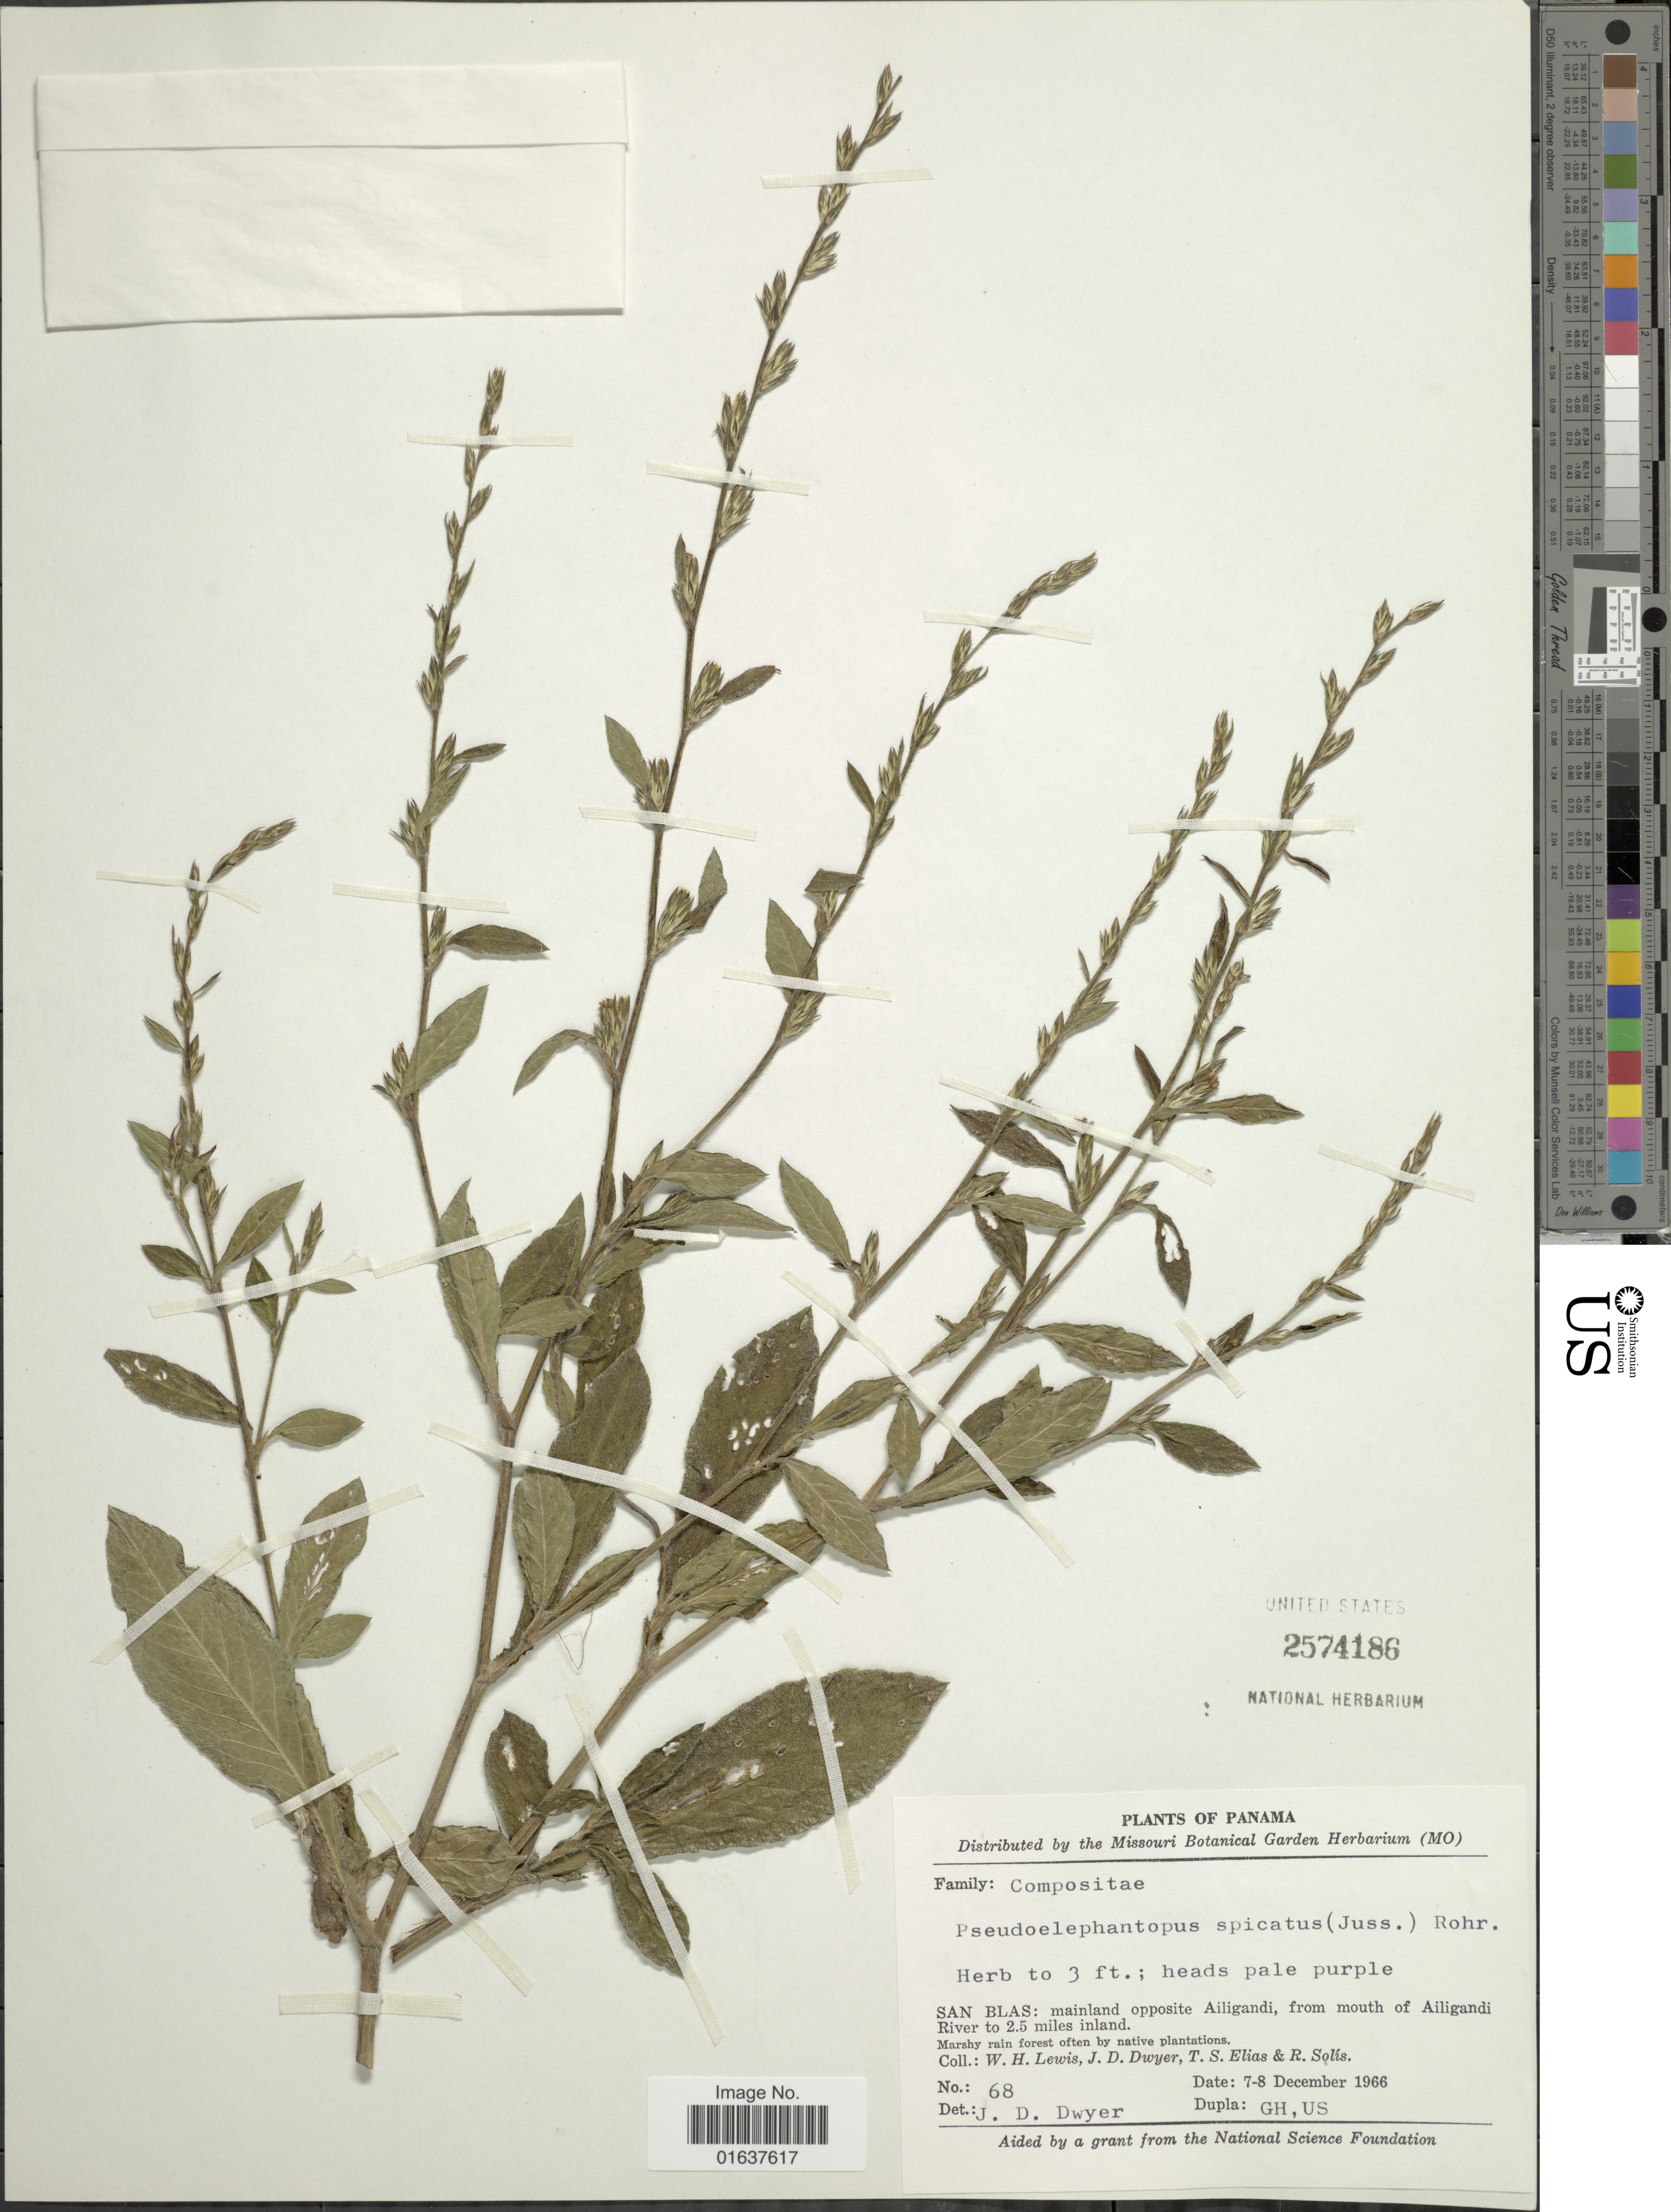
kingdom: Plantae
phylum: Tracheophyta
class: Magnoliopsida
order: Asterales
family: Asteraceae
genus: Pseudelephantopus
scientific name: Pseudelephantopus spicatus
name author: (Juss. ex Aubl.) C.F. Baker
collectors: W. H. Lewis, J. D. Dwyer, T. S. Elias & R. Solis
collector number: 68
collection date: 1966-12-07/1966-12-08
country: Panama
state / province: Kuna Yala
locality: San Blas: mainland opposite Ailigandi, from mouth of Ailigandi. River to 2.5 miles inland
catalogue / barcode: US 2574186